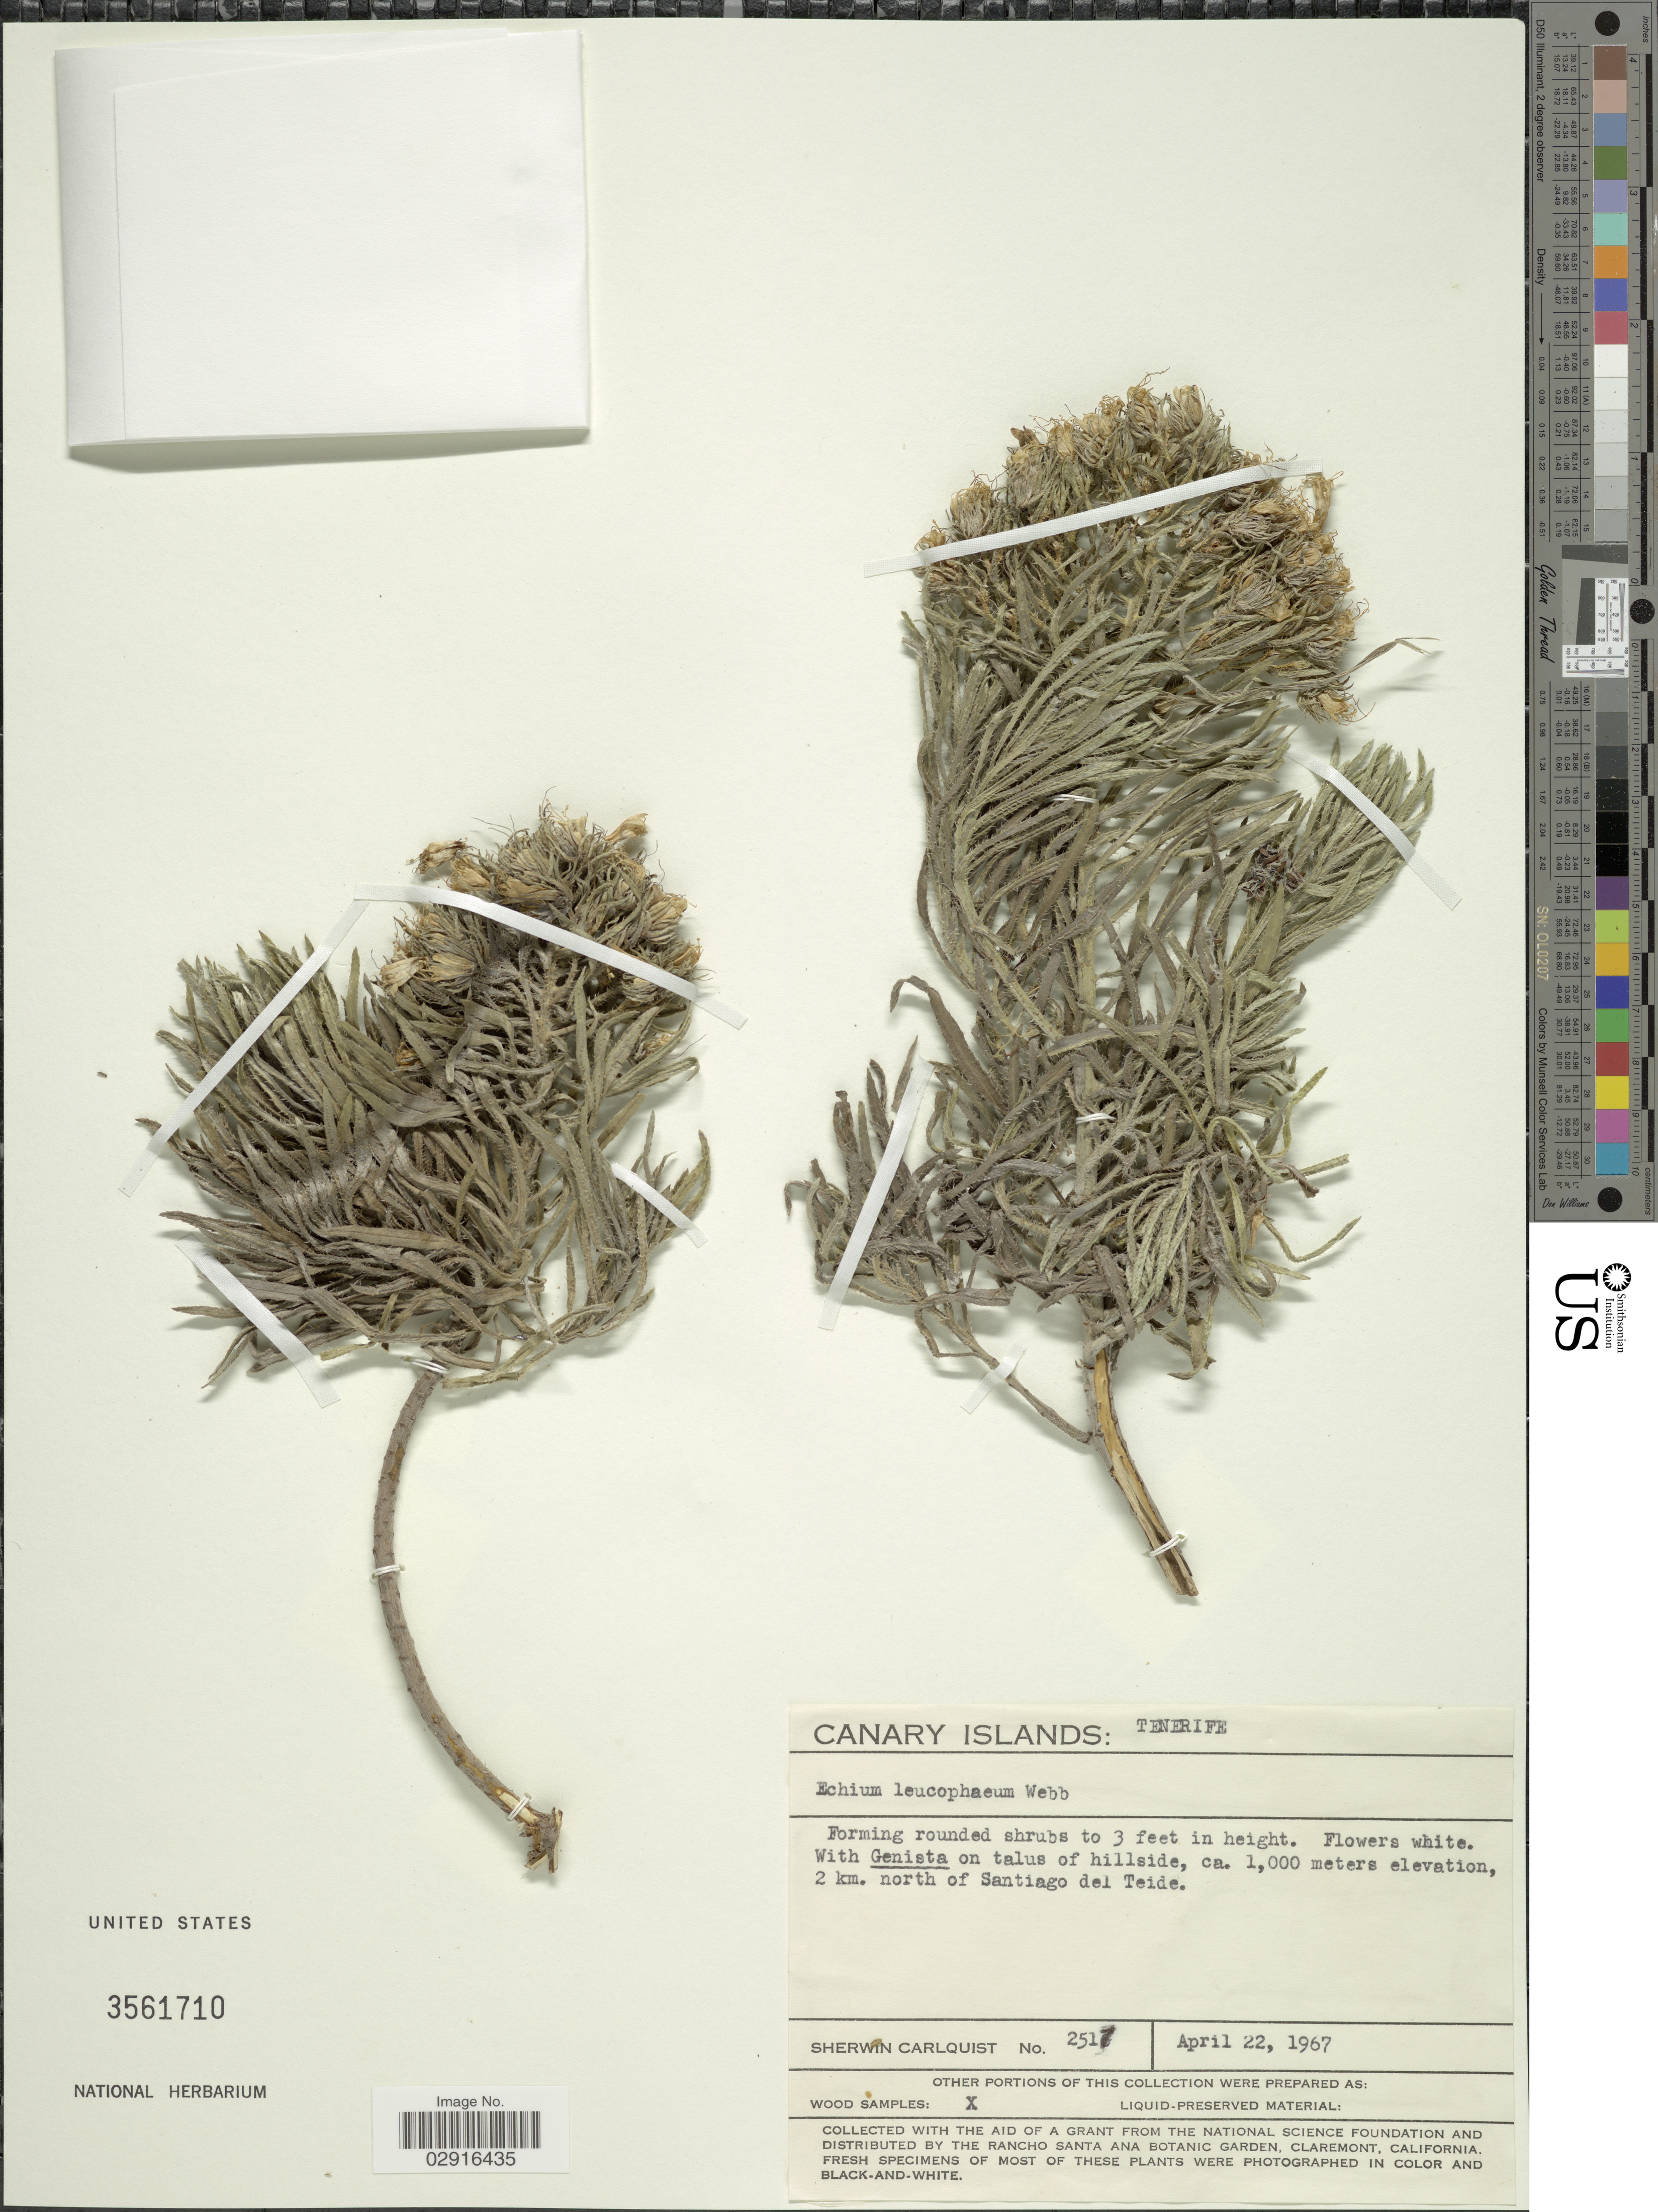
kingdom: Plantae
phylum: Tracheophyta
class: Magnoliopsida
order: Boraginales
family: Boraginaceae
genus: Echium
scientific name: Echium leucophaeum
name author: D.A. Webb ex Sprague & Hutch.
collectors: S. Carlquist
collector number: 2517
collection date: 1967-04-22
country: Spain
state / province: Canarias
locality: Canary Islands: Tenerife. On talus of hillside, 2 km north of Santiago del Teide.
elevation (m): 1000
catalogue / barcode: US 3561710